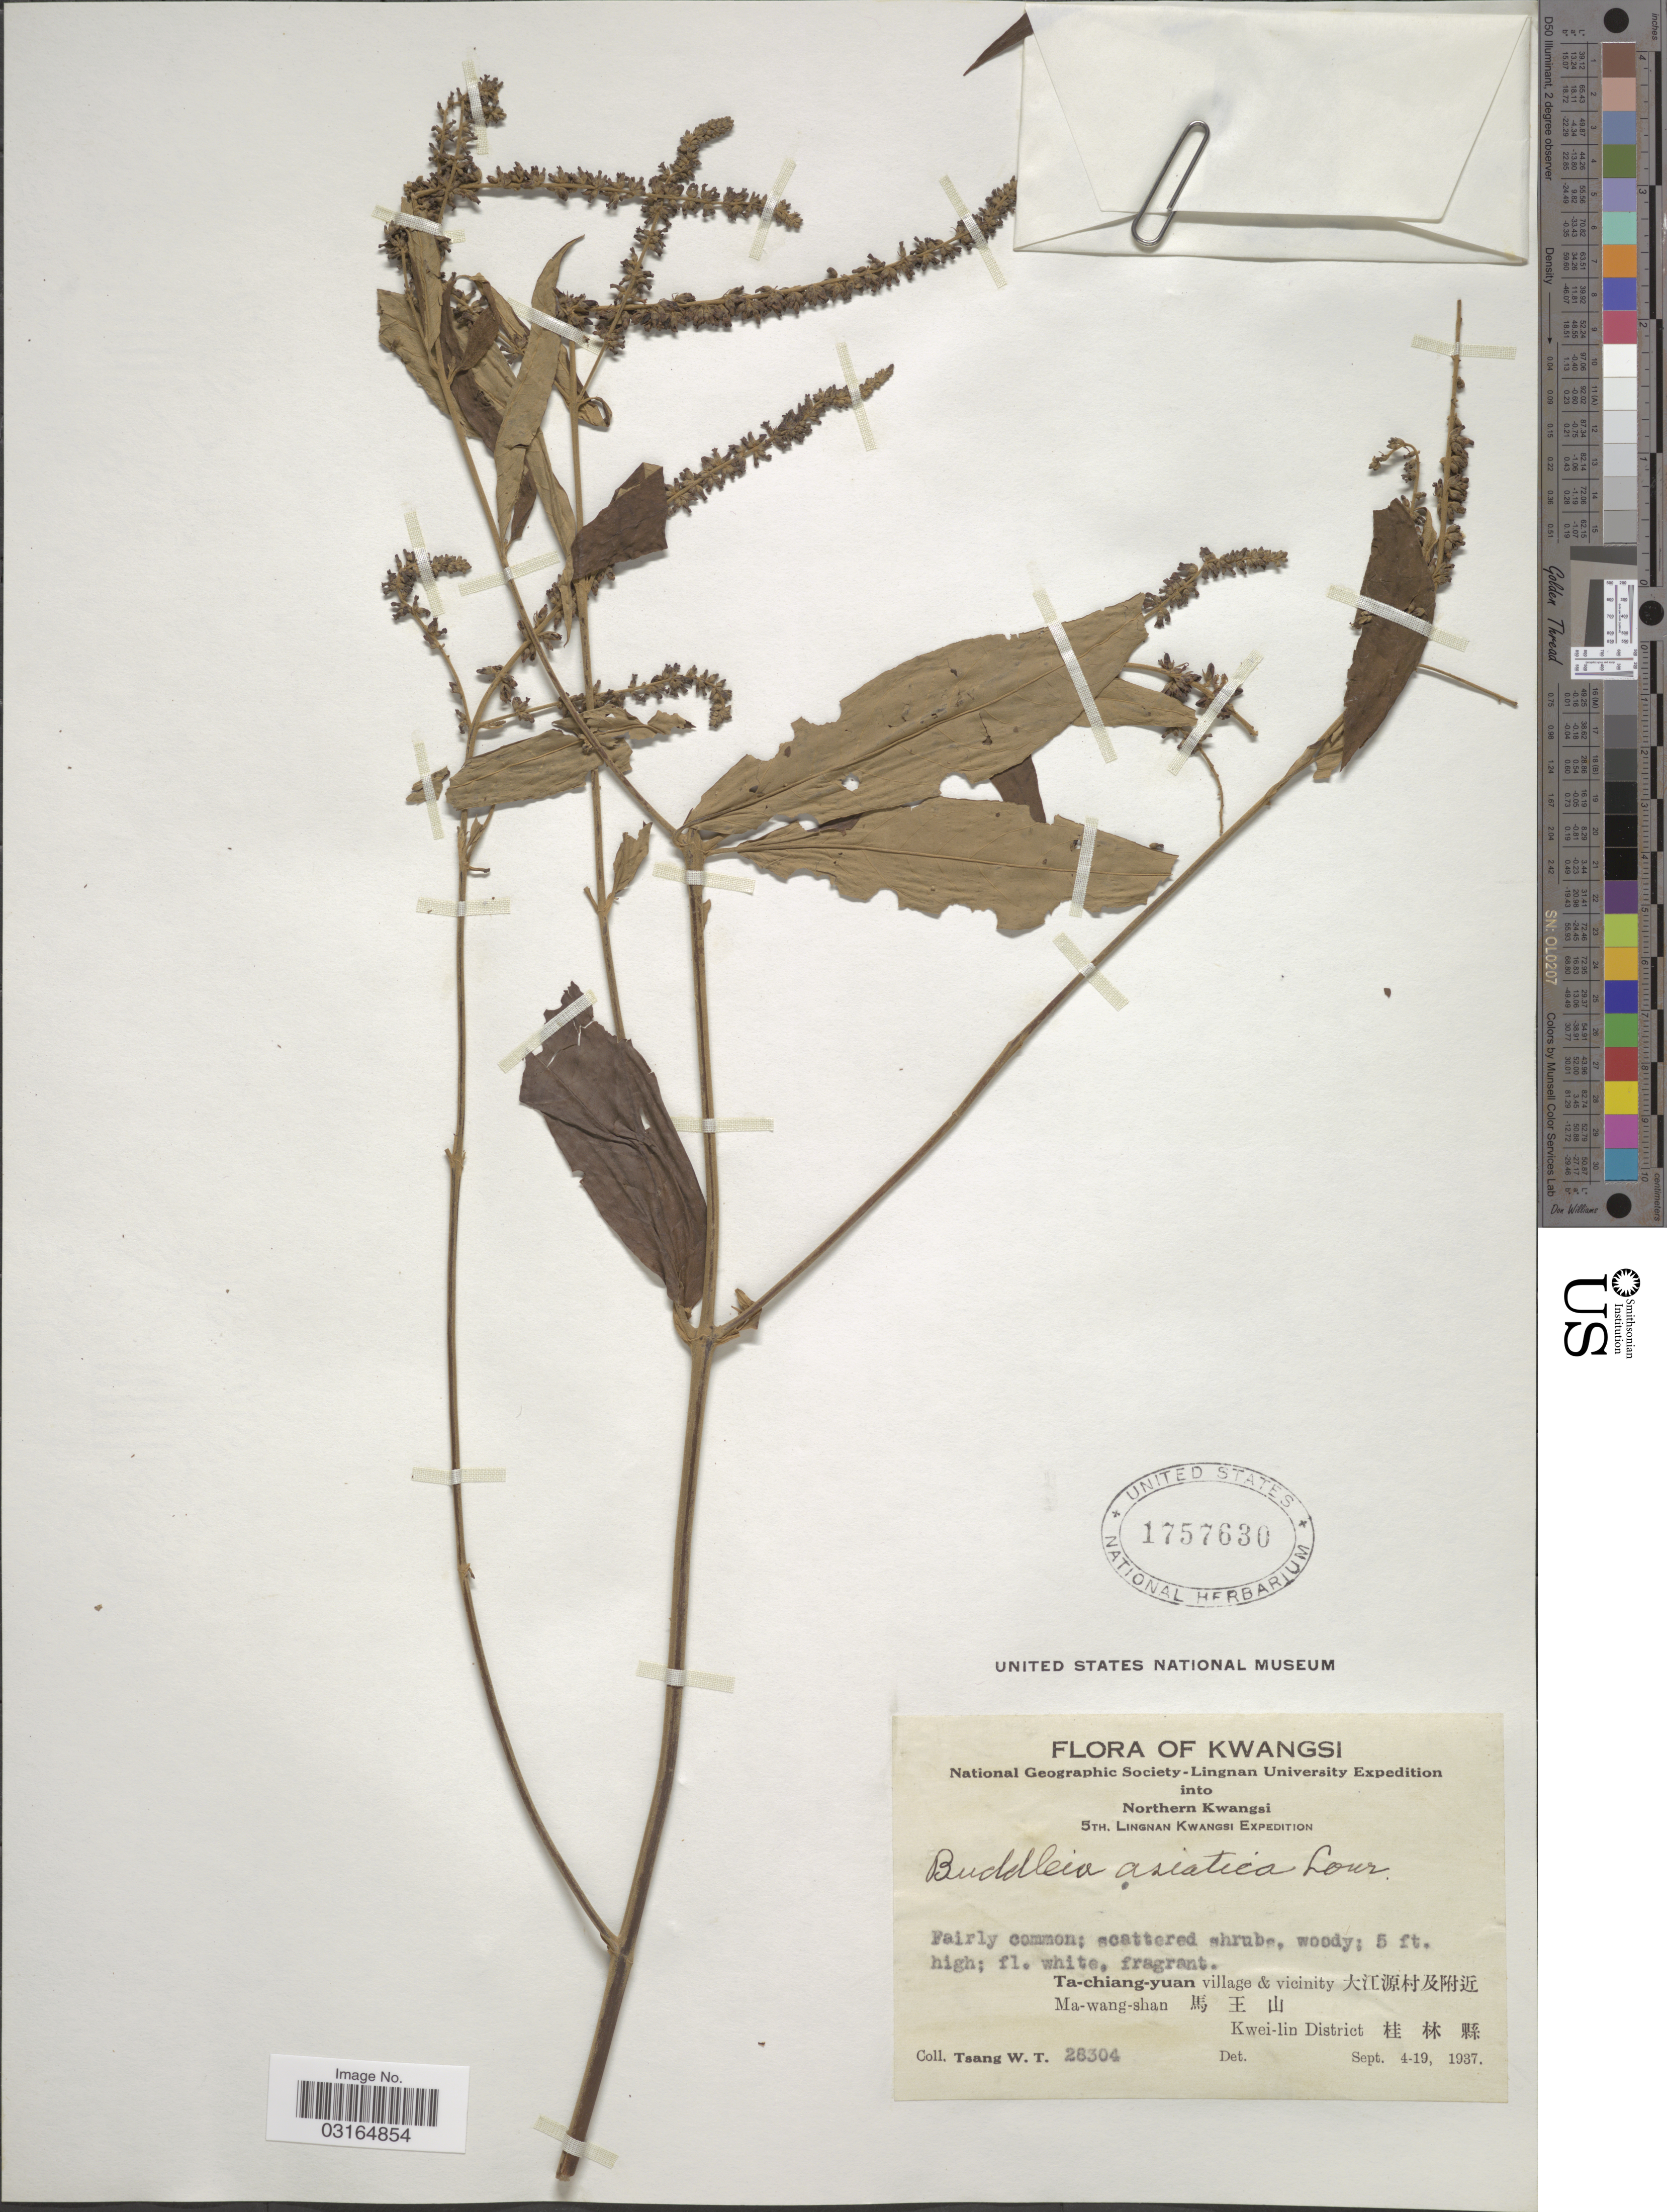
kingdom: Plantae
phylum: Tracheophyta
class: Magnoliopsida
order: Lamiales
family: Scrophulariaceae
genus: Buddleja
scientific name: Buddleja asiatica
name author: Lour.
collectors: W. T. Tsang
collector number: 28304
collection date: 1937-09-04/1937-09-19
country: China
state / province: Guangxi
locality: Ta-chiang-yuan village & vicinity Ma-wang-shan . Kwei-lin District.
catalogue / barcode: US 1757630